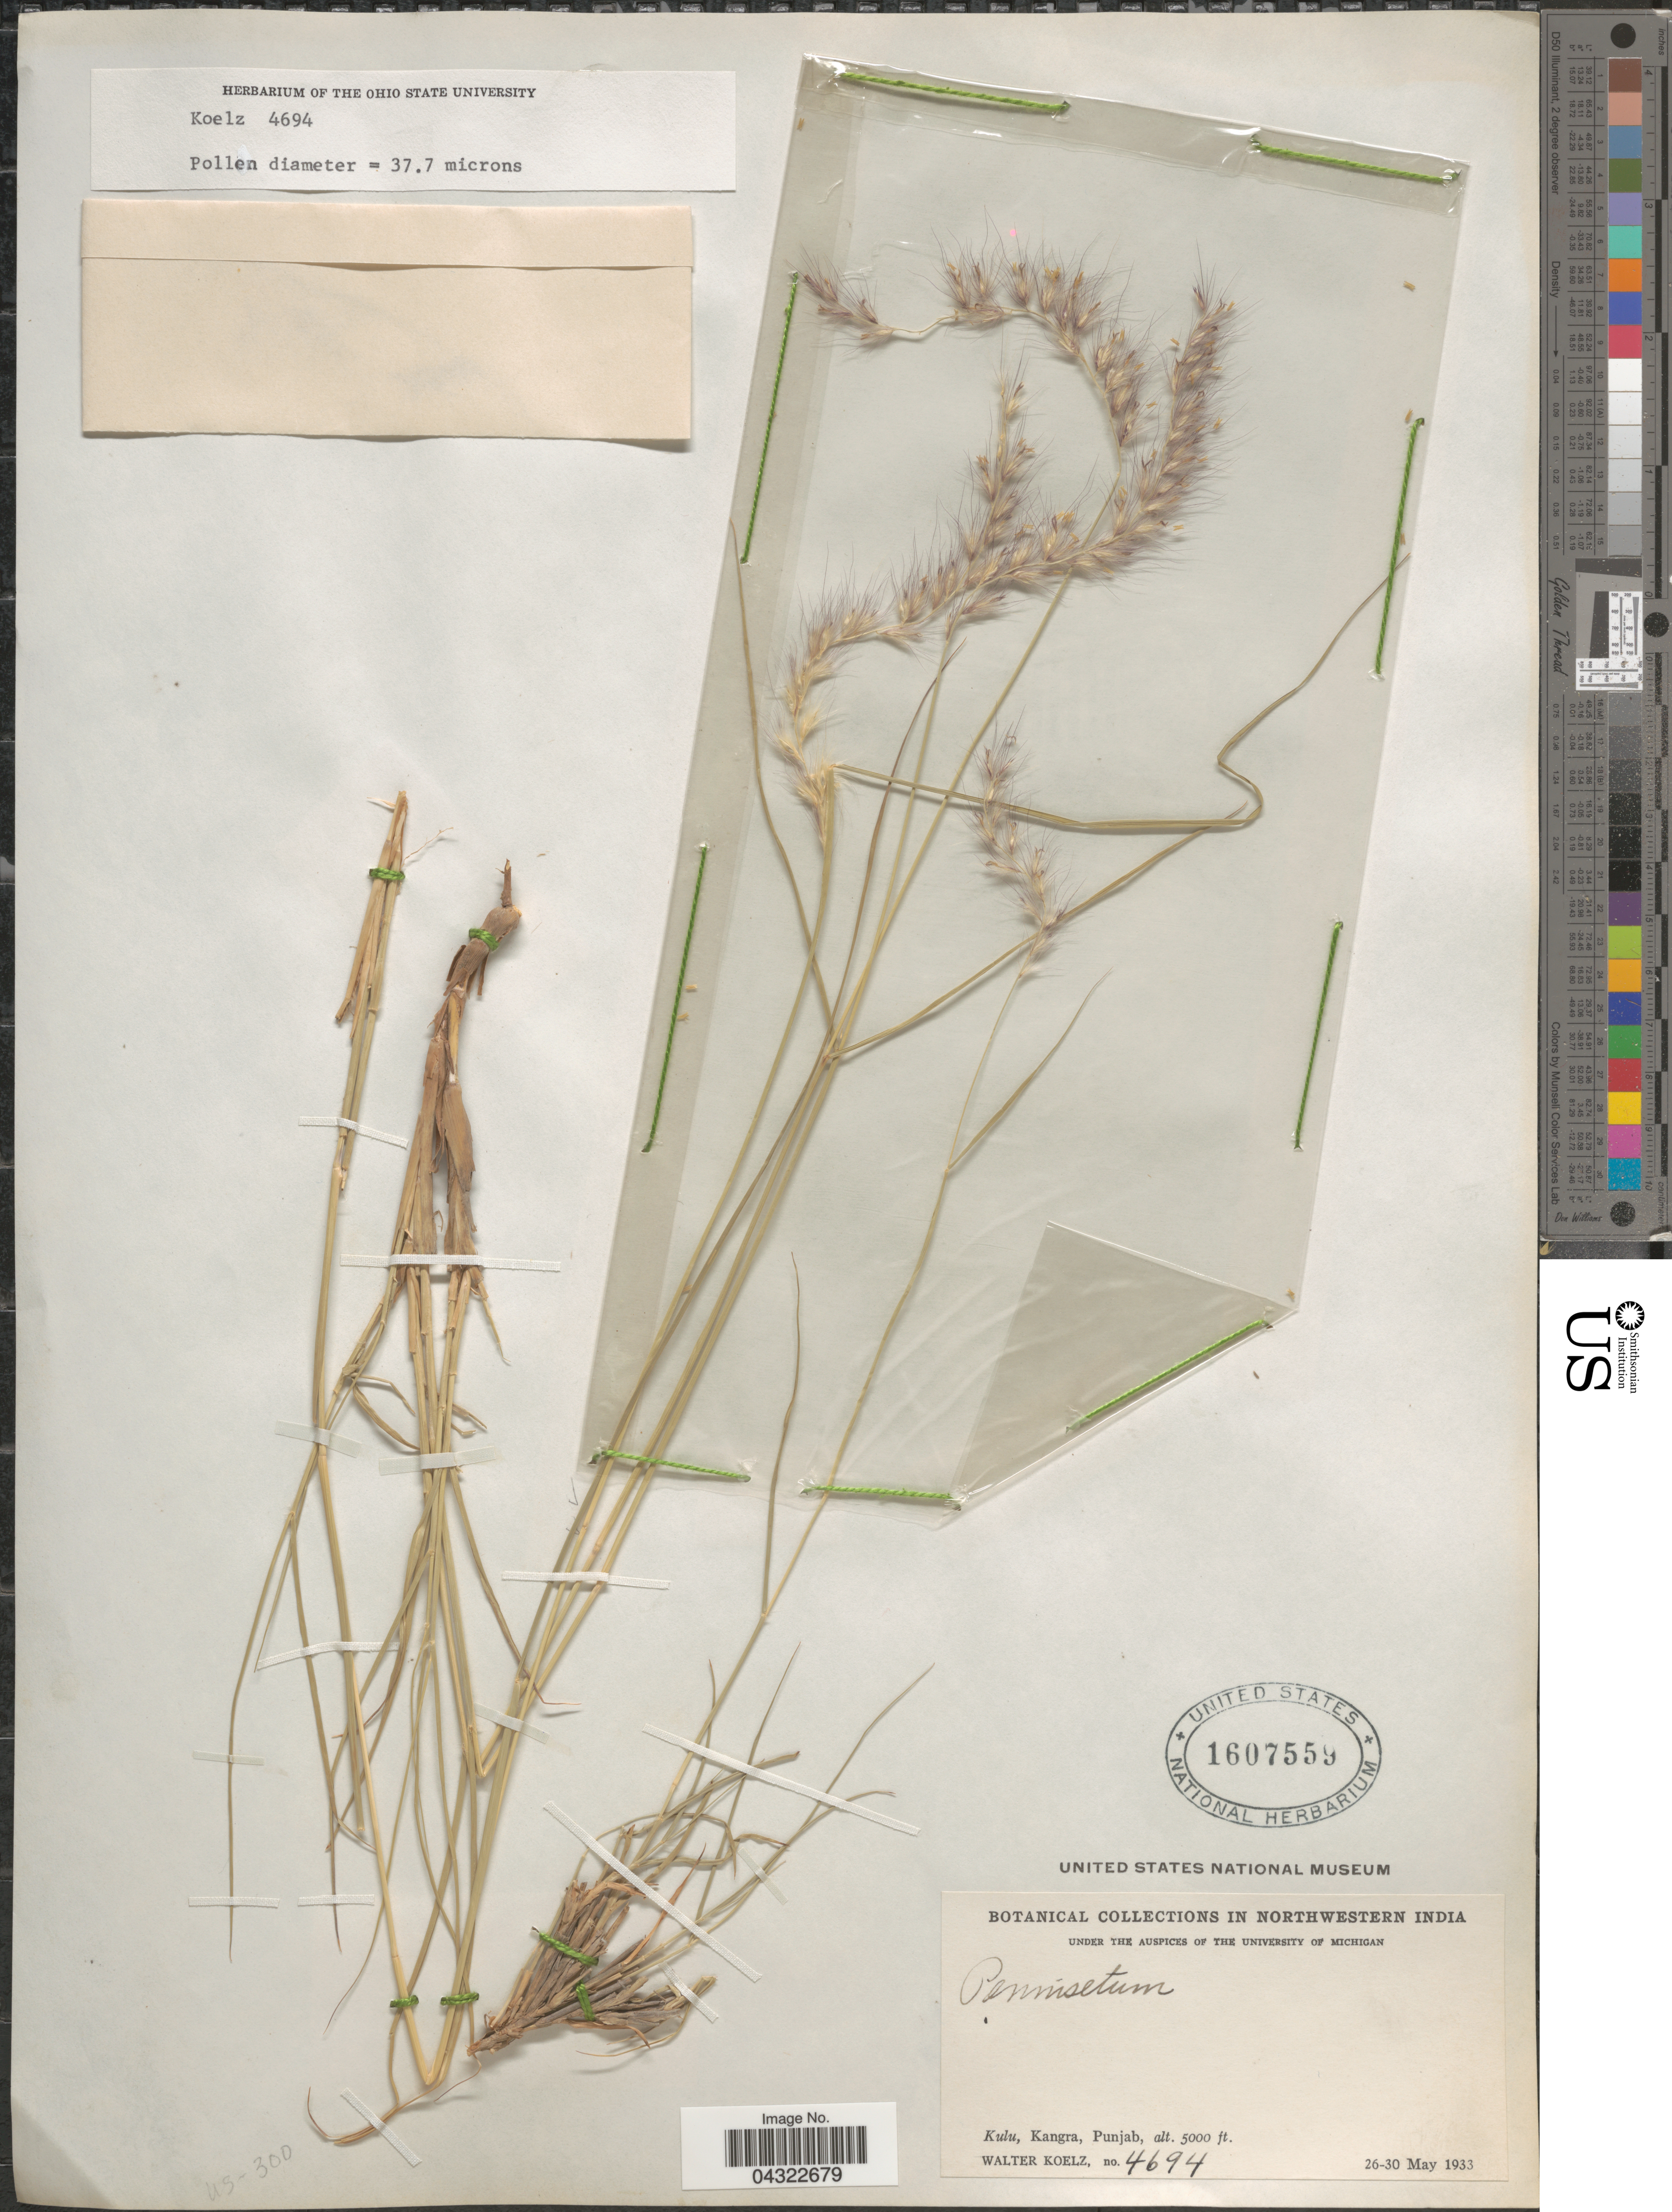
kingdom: Plantae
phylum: Tracheophyta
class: Liliopsida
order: Poales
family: Poaceae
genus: Cenchrus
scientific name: Cenchrus sp.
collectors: W. N. Koelz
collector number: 4694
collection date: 1933-05-26/1933-05-30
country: India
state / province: Punjab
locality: Northwestern India. Kulu, Kangra.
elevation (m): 1524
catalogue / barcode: US 1607559